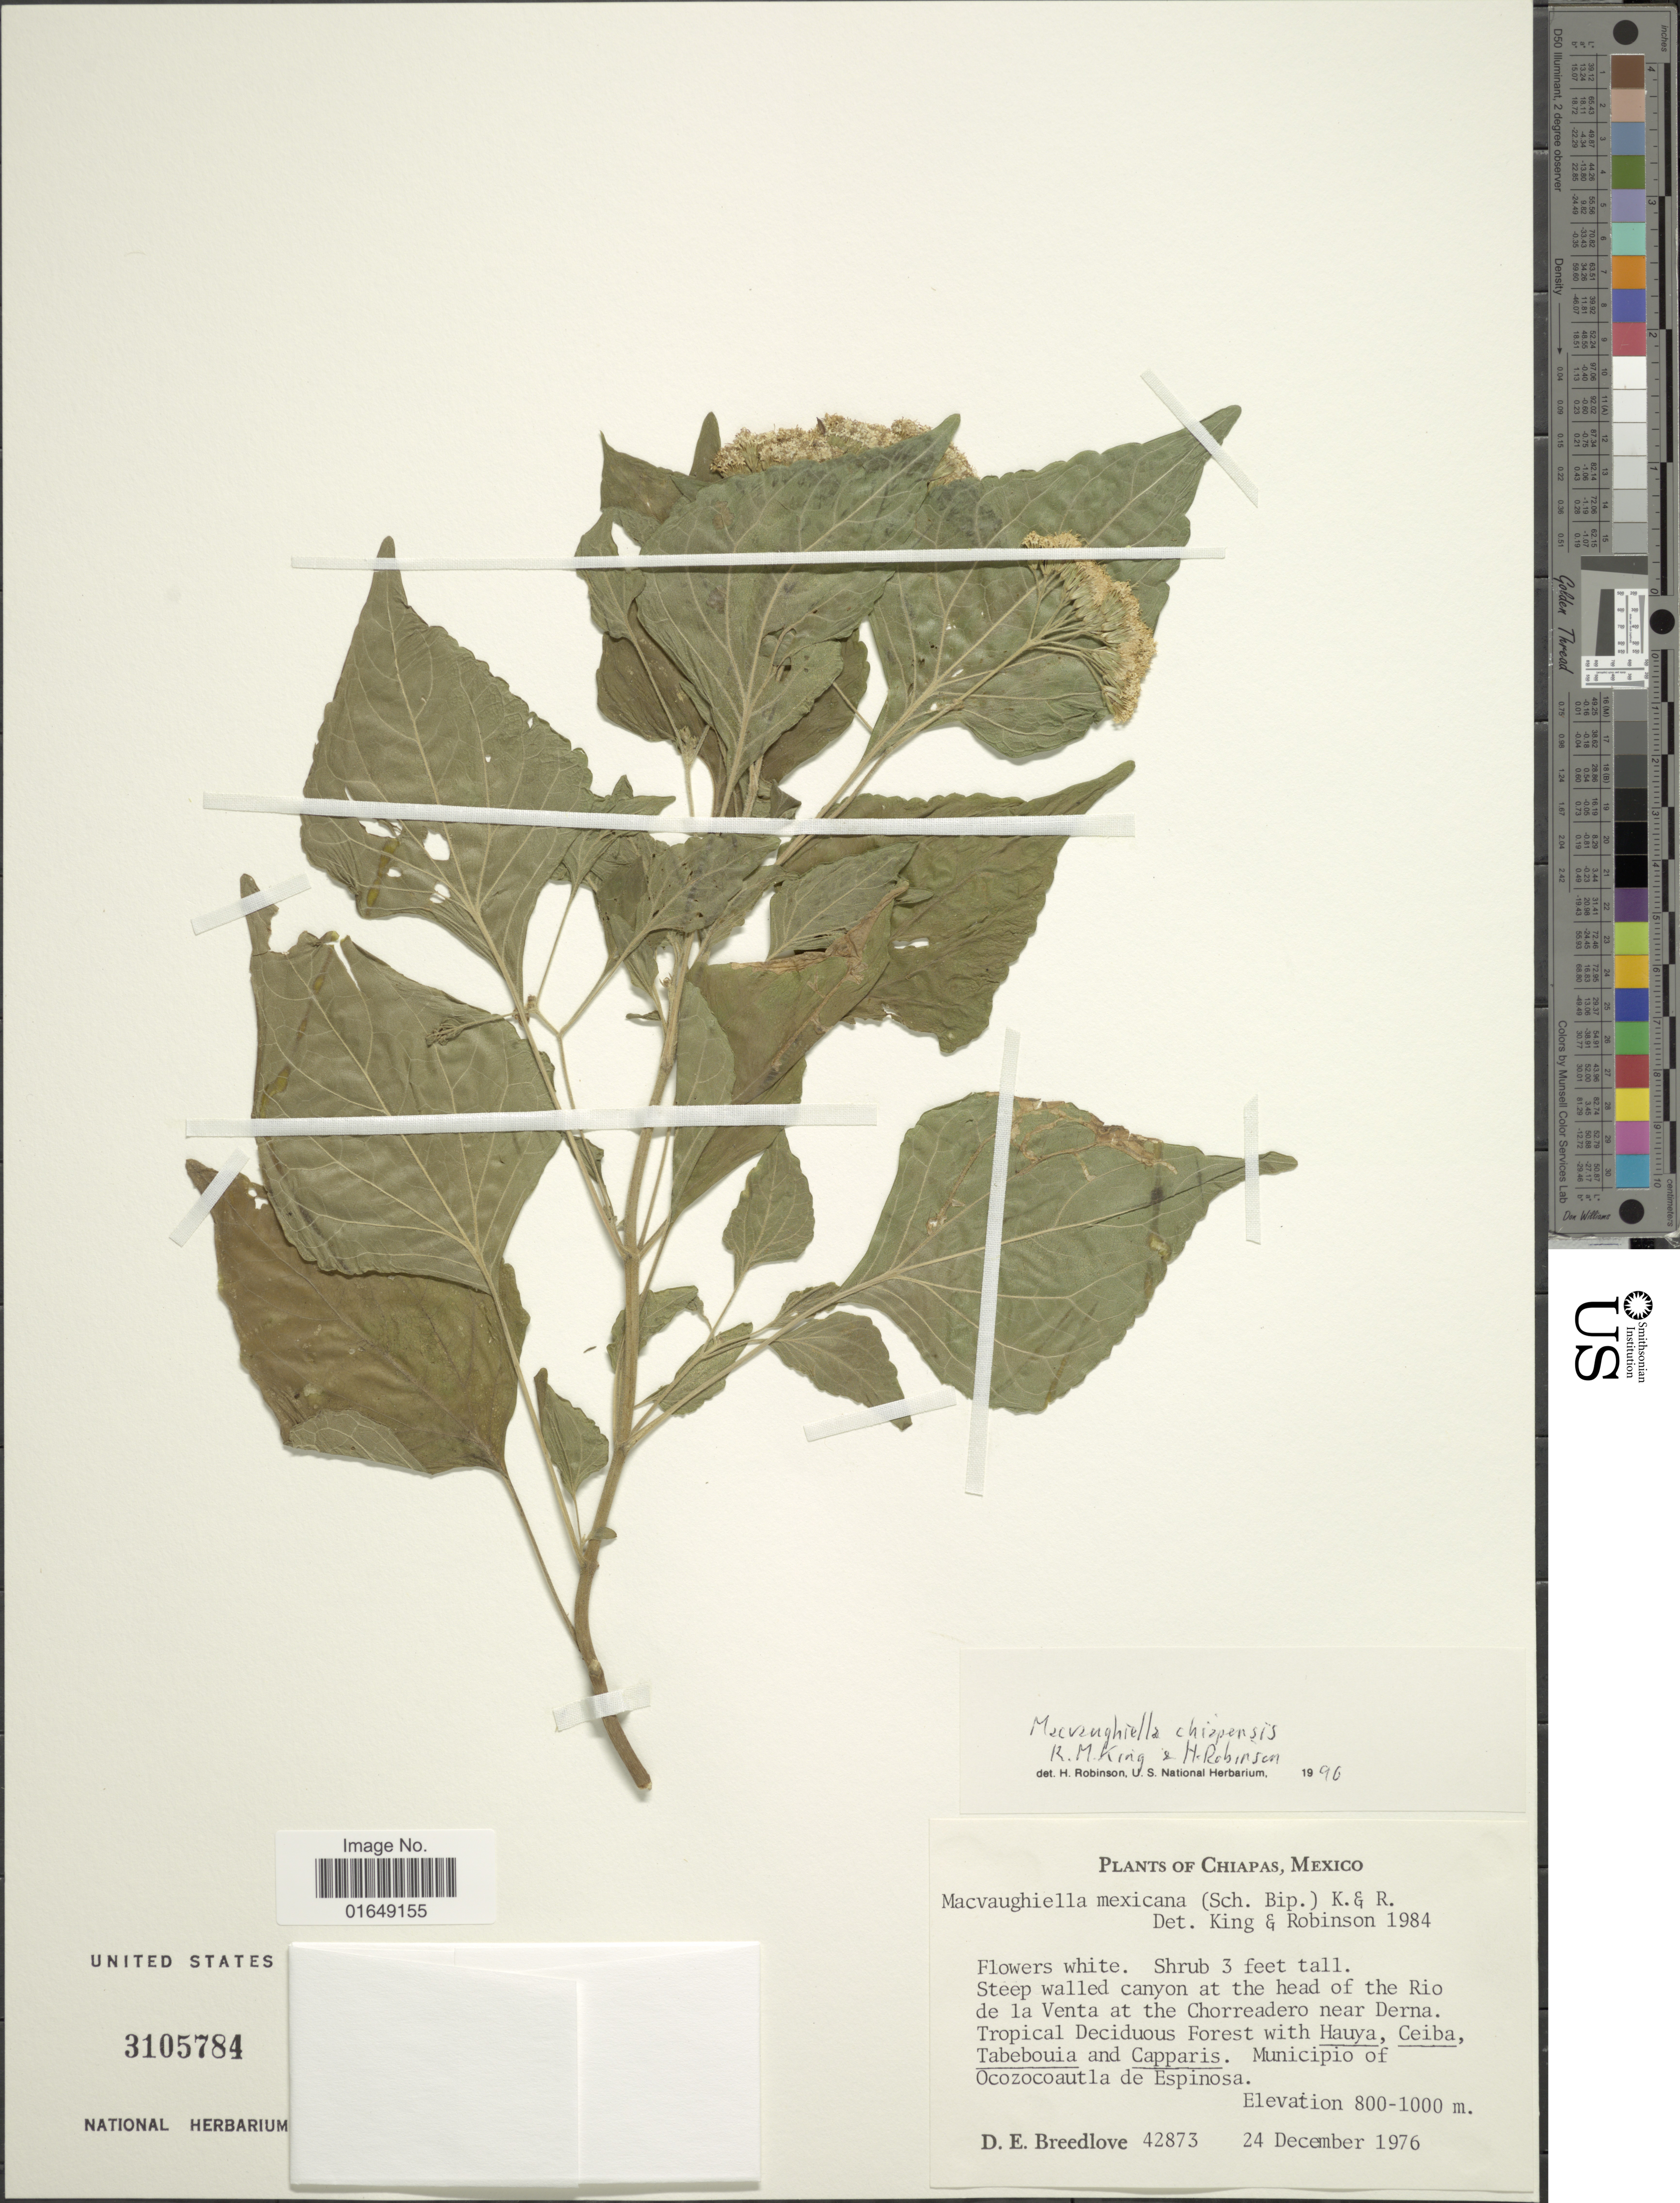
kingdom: Plantae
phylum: Tracheophyta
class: Magnoliopsida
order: Asterales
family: Asteraceae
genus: Macvaughiella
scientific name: Macvaughiella chiapensis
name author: R.M. King & H. Rob.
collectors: D. E. Breedlove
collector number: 428736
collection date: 1976-12-24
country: Mexico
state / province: Chiapas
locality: Steep walled canyon at the head of the Rio de la Venta at the Chorreadero near Derna, Municipio of Ocozocoautla de Espinosa.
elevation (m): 800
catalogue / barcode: US 3105784